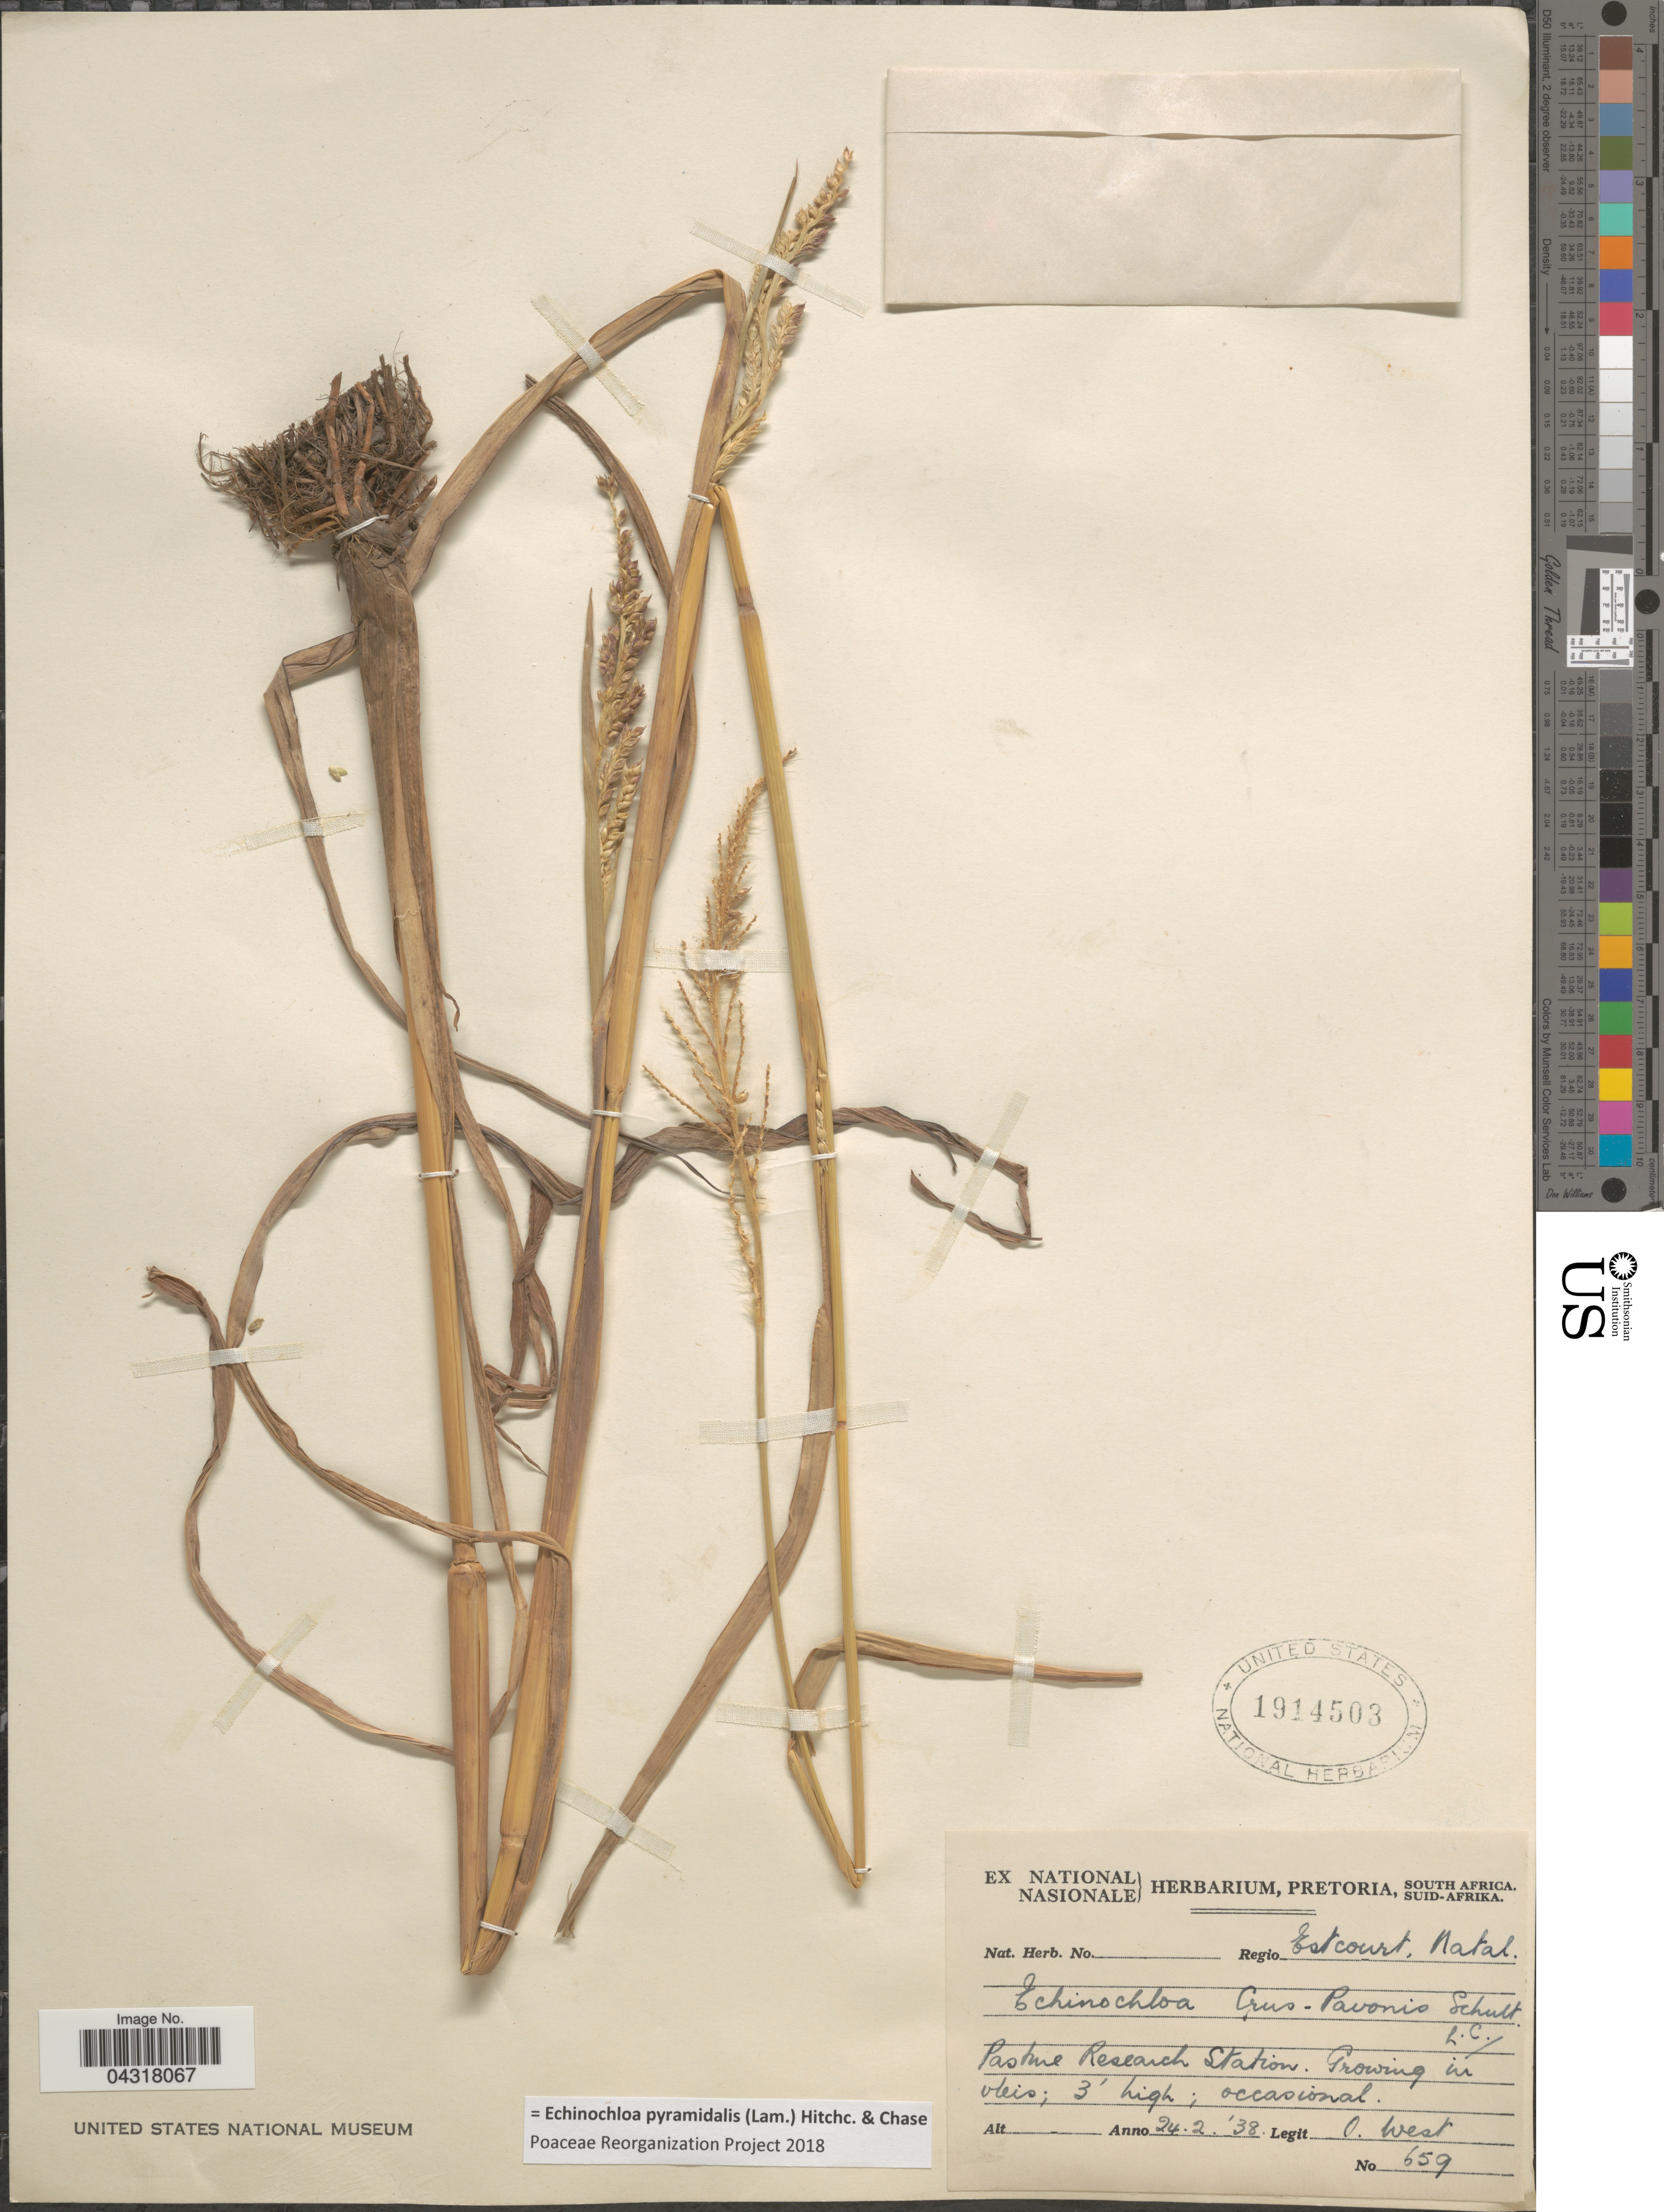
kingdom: Plantae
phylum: Tracheophyta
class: Liliopsida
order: Poales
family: Poaceae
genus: Echinochloa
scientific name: Echinochloa pyramidalis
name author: (Lam.) Hitchc. & Chase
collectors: O. West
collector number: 659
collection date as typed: Transcribed d/m/y: 24/2/38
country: South Africa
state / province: KwaZulu-Natal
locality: Regio Estcourt, Natal. Pasture Research Station.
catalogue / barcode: US 1914503